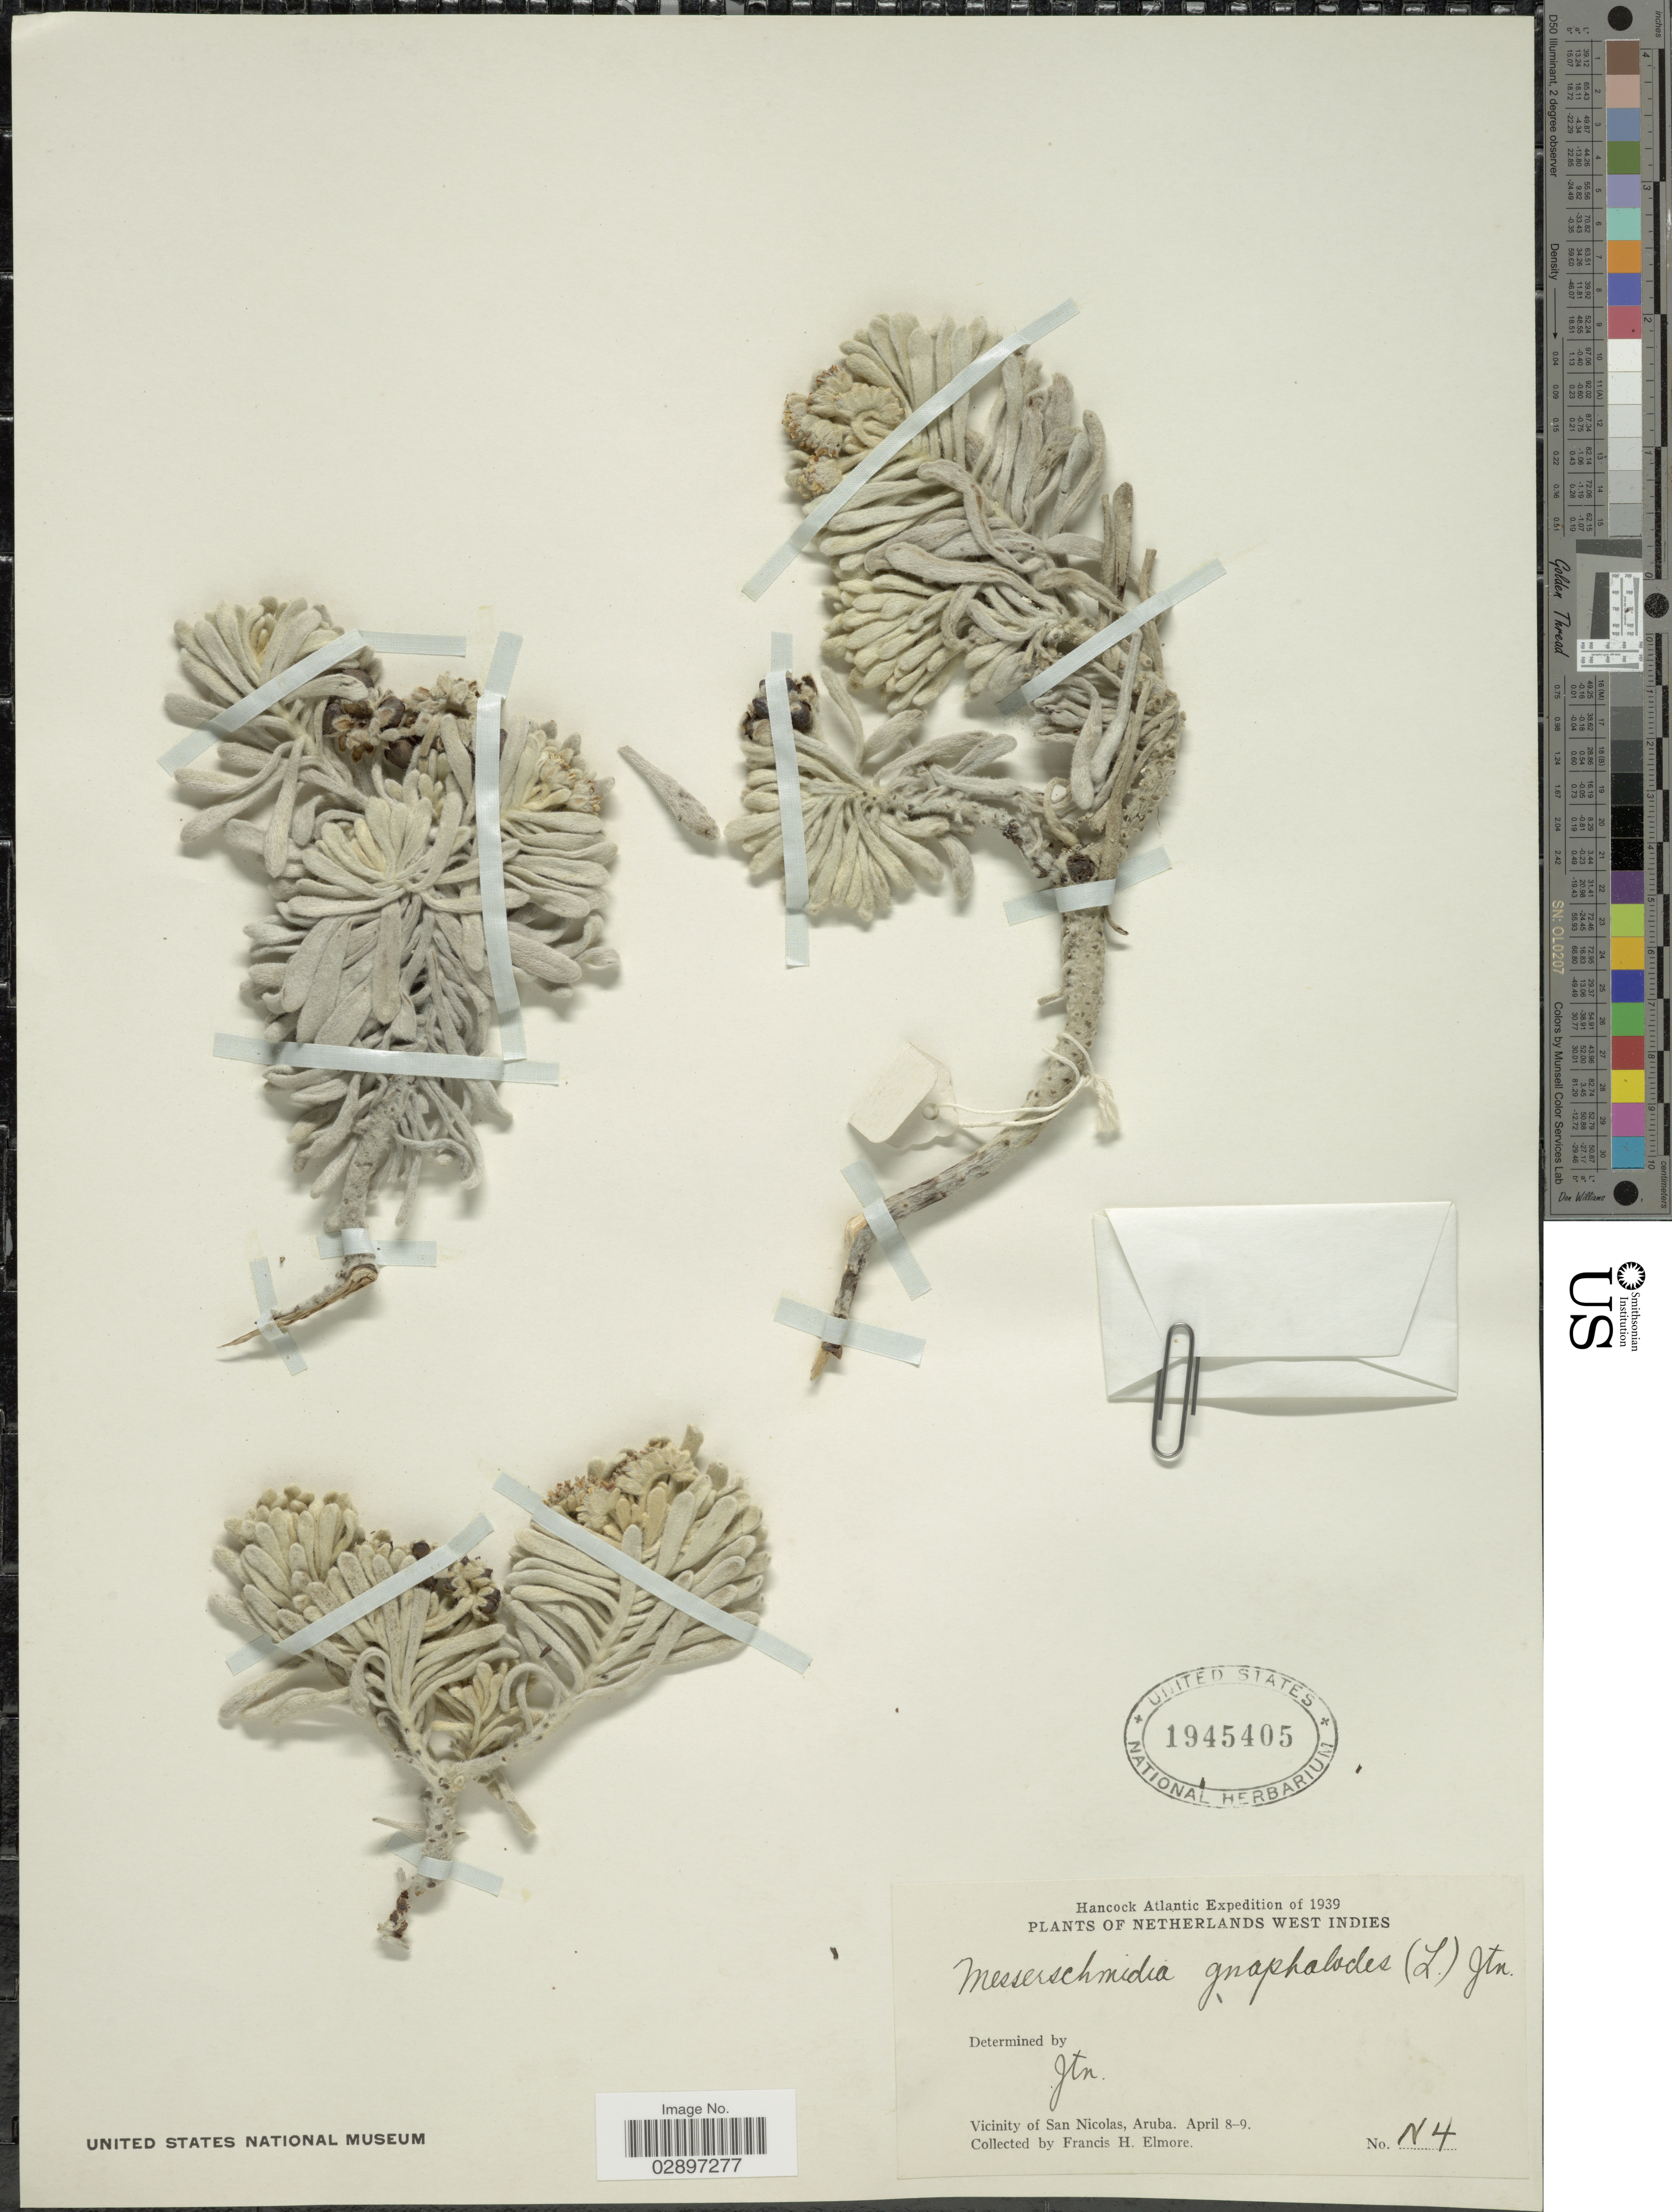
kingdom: Plantae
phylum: Tracheophyta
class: Magnoliopsida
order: Boraginales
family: Heliotropiaceae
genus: Tournefortia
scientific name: Tournefortia gnaphalodes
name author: (L.) R. Br.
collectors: F. H. Elmore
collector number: n4*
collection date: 1939-04-08/1939-04-09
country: Aruba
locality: Vicinity of San Nicolas, Aruba, Netherlands West Indies.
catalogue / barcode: US 1945405